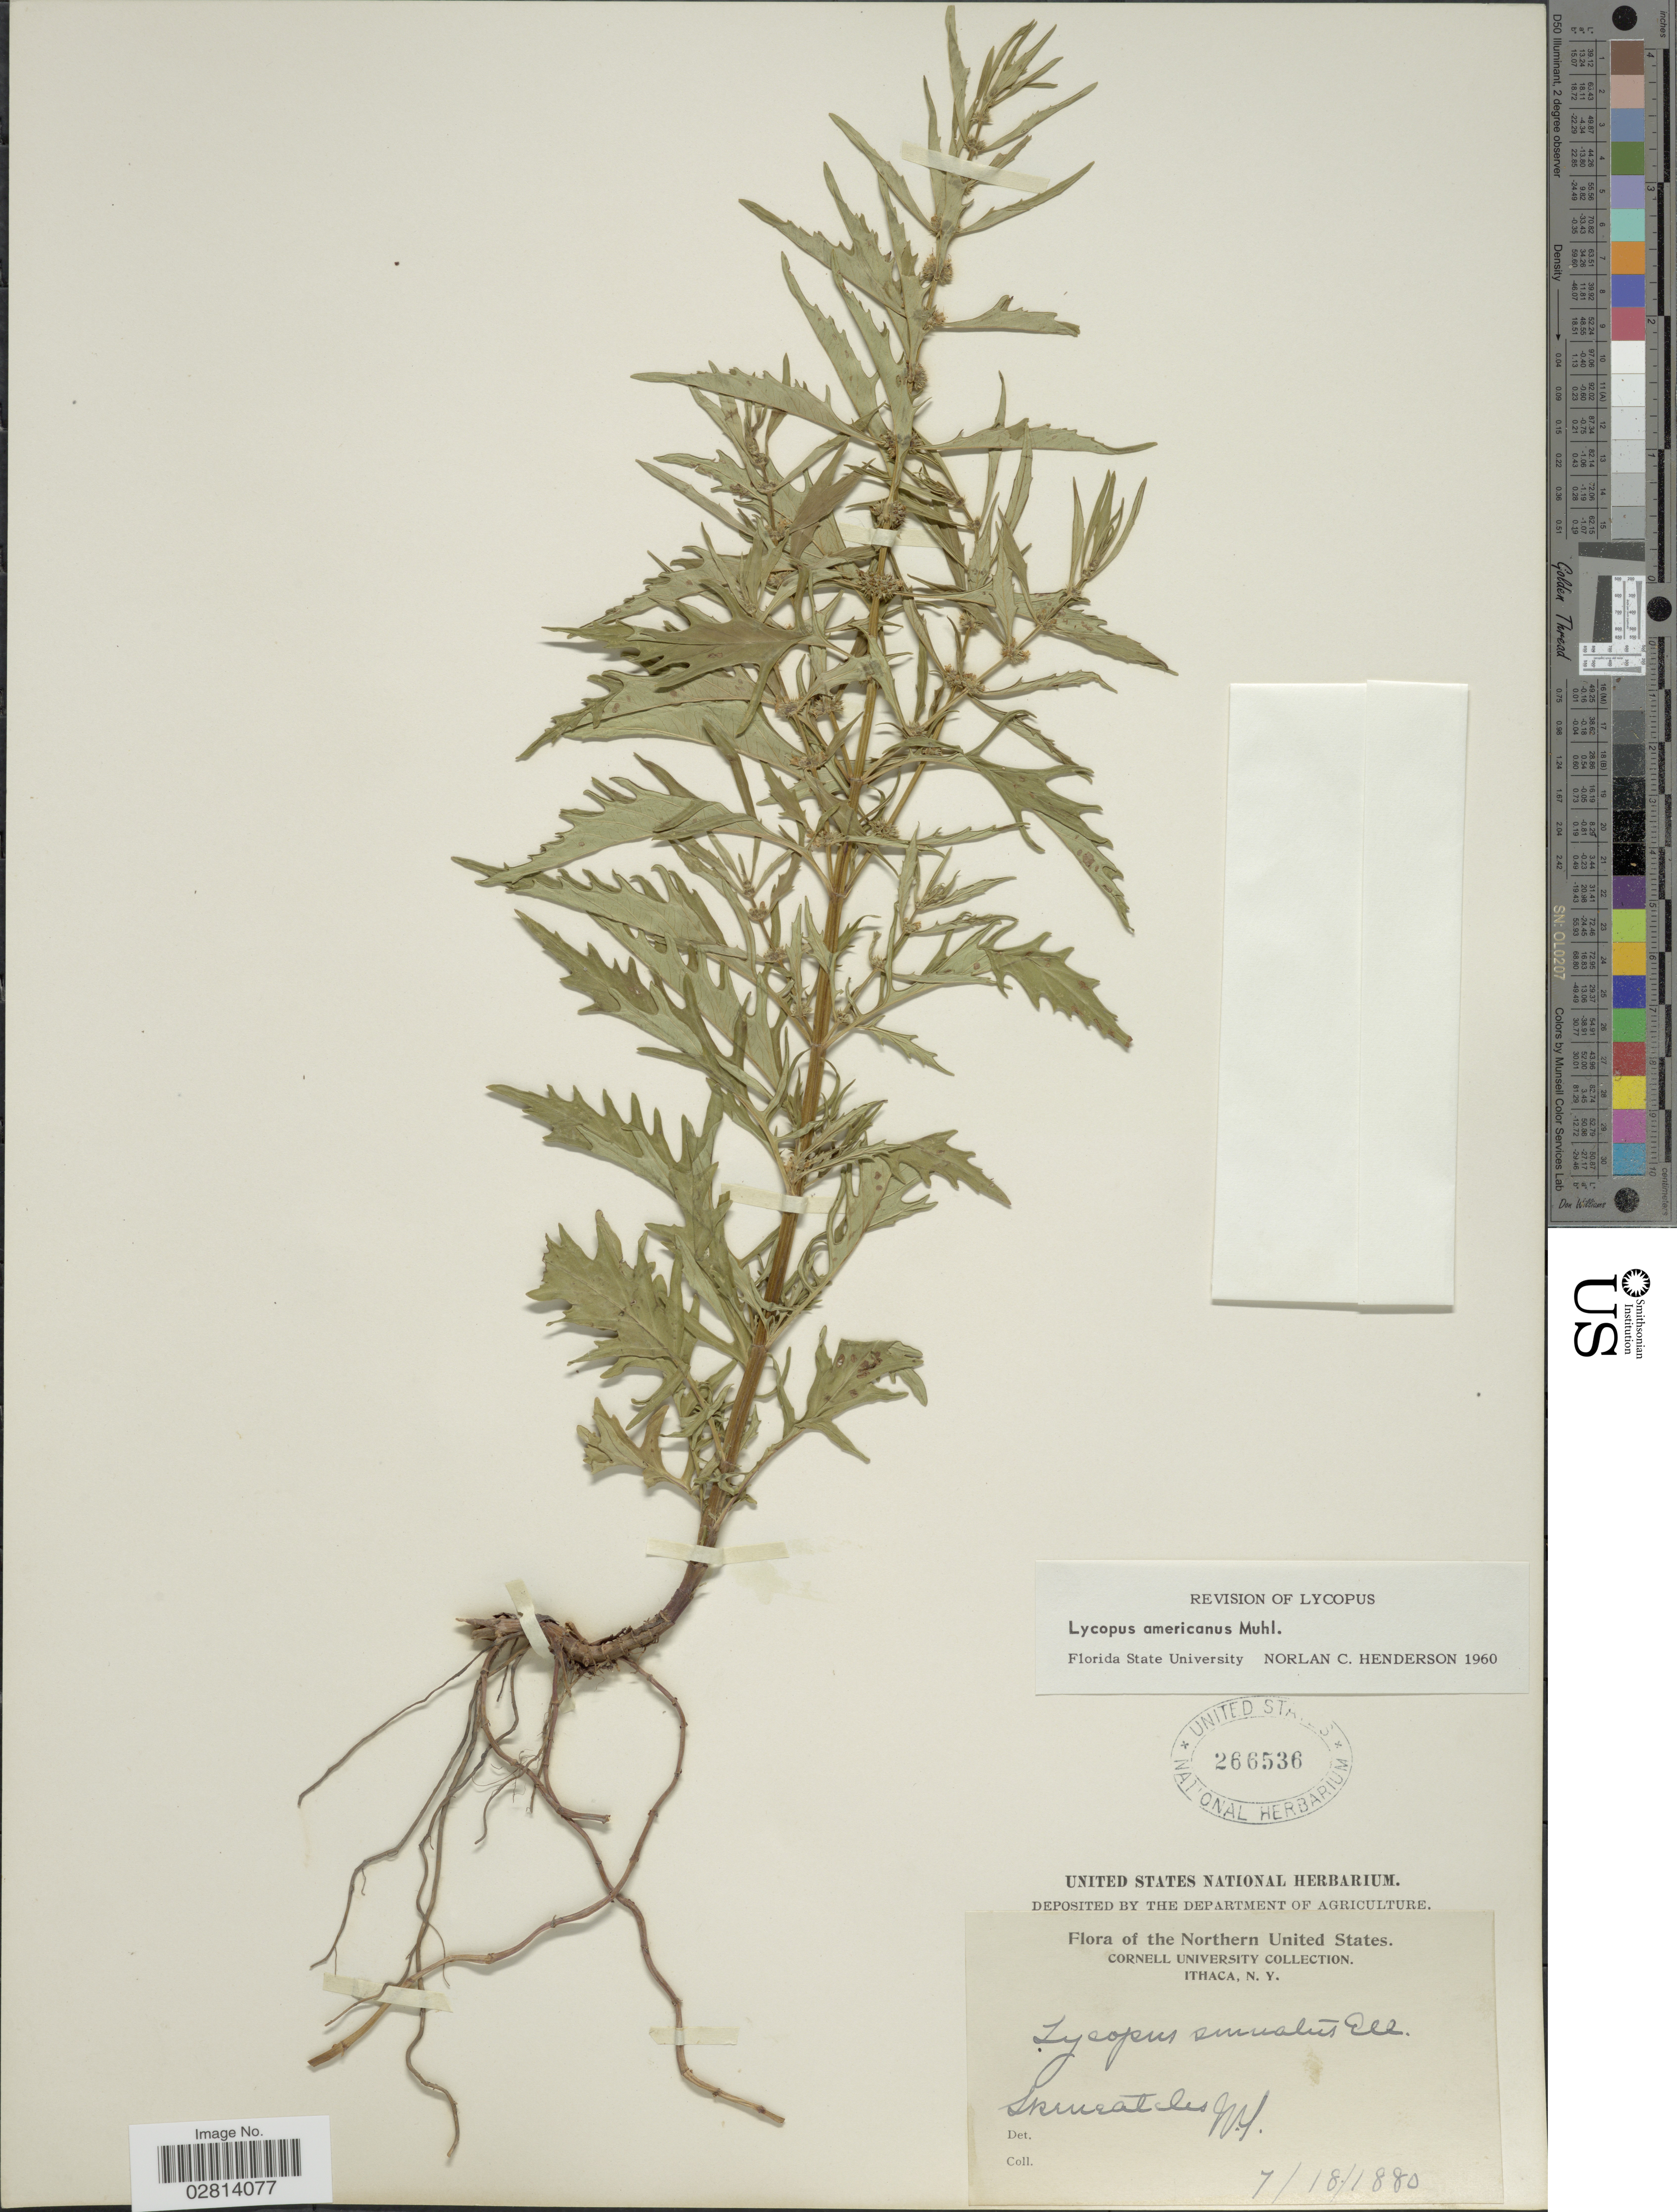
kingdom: Plantae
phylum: Tracheophyta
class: Magnoliopsida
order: Lamiales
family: Lamiaceae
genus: Lycopus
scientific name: Lycopus americanus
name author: Muhl. ex W.P.C. Barton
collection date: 1880-07-18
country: United States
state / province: New York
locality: The Northern United States, Skenectady N.Y.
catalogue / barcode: US 266536